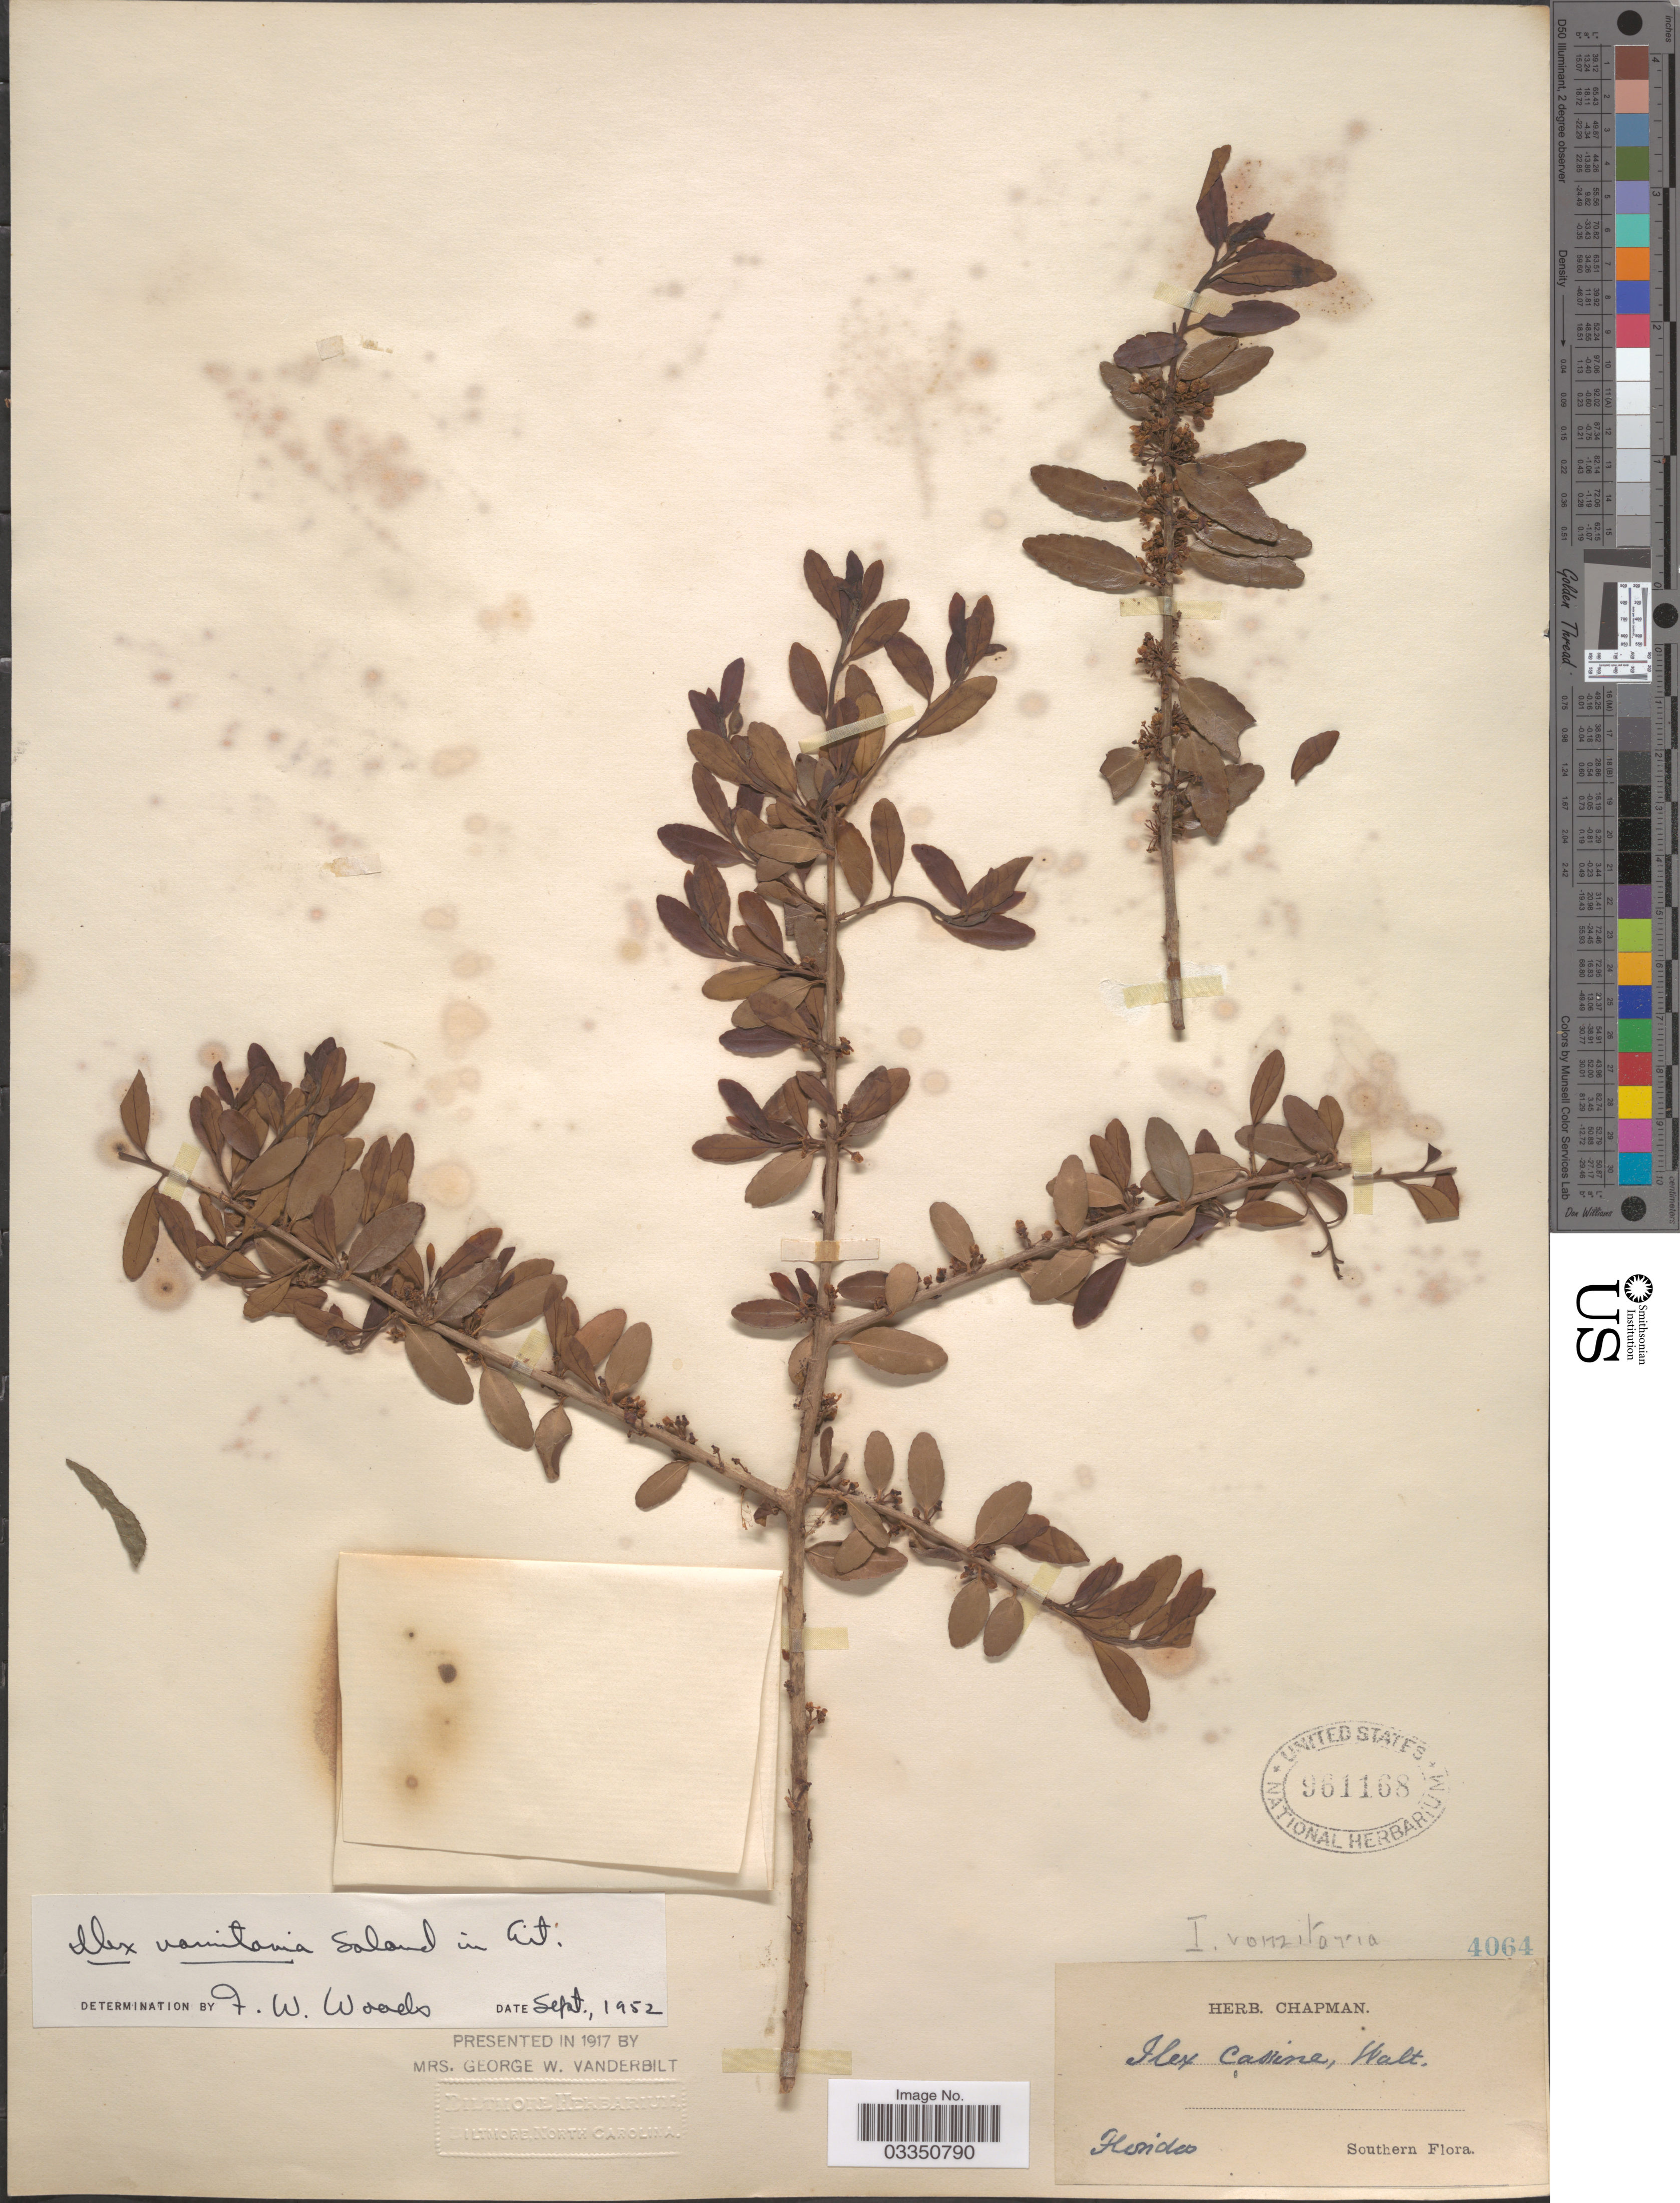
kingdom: Plantae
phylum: Tracheophyta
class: Magnoliopsida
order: Aquifoliales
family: Aquifoliaceae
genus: Ilex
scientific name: Ilex vomitoria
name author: Aiton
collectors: ex herb. Chapman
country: United States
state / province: Florida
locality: Southern.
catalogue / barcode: US 961168